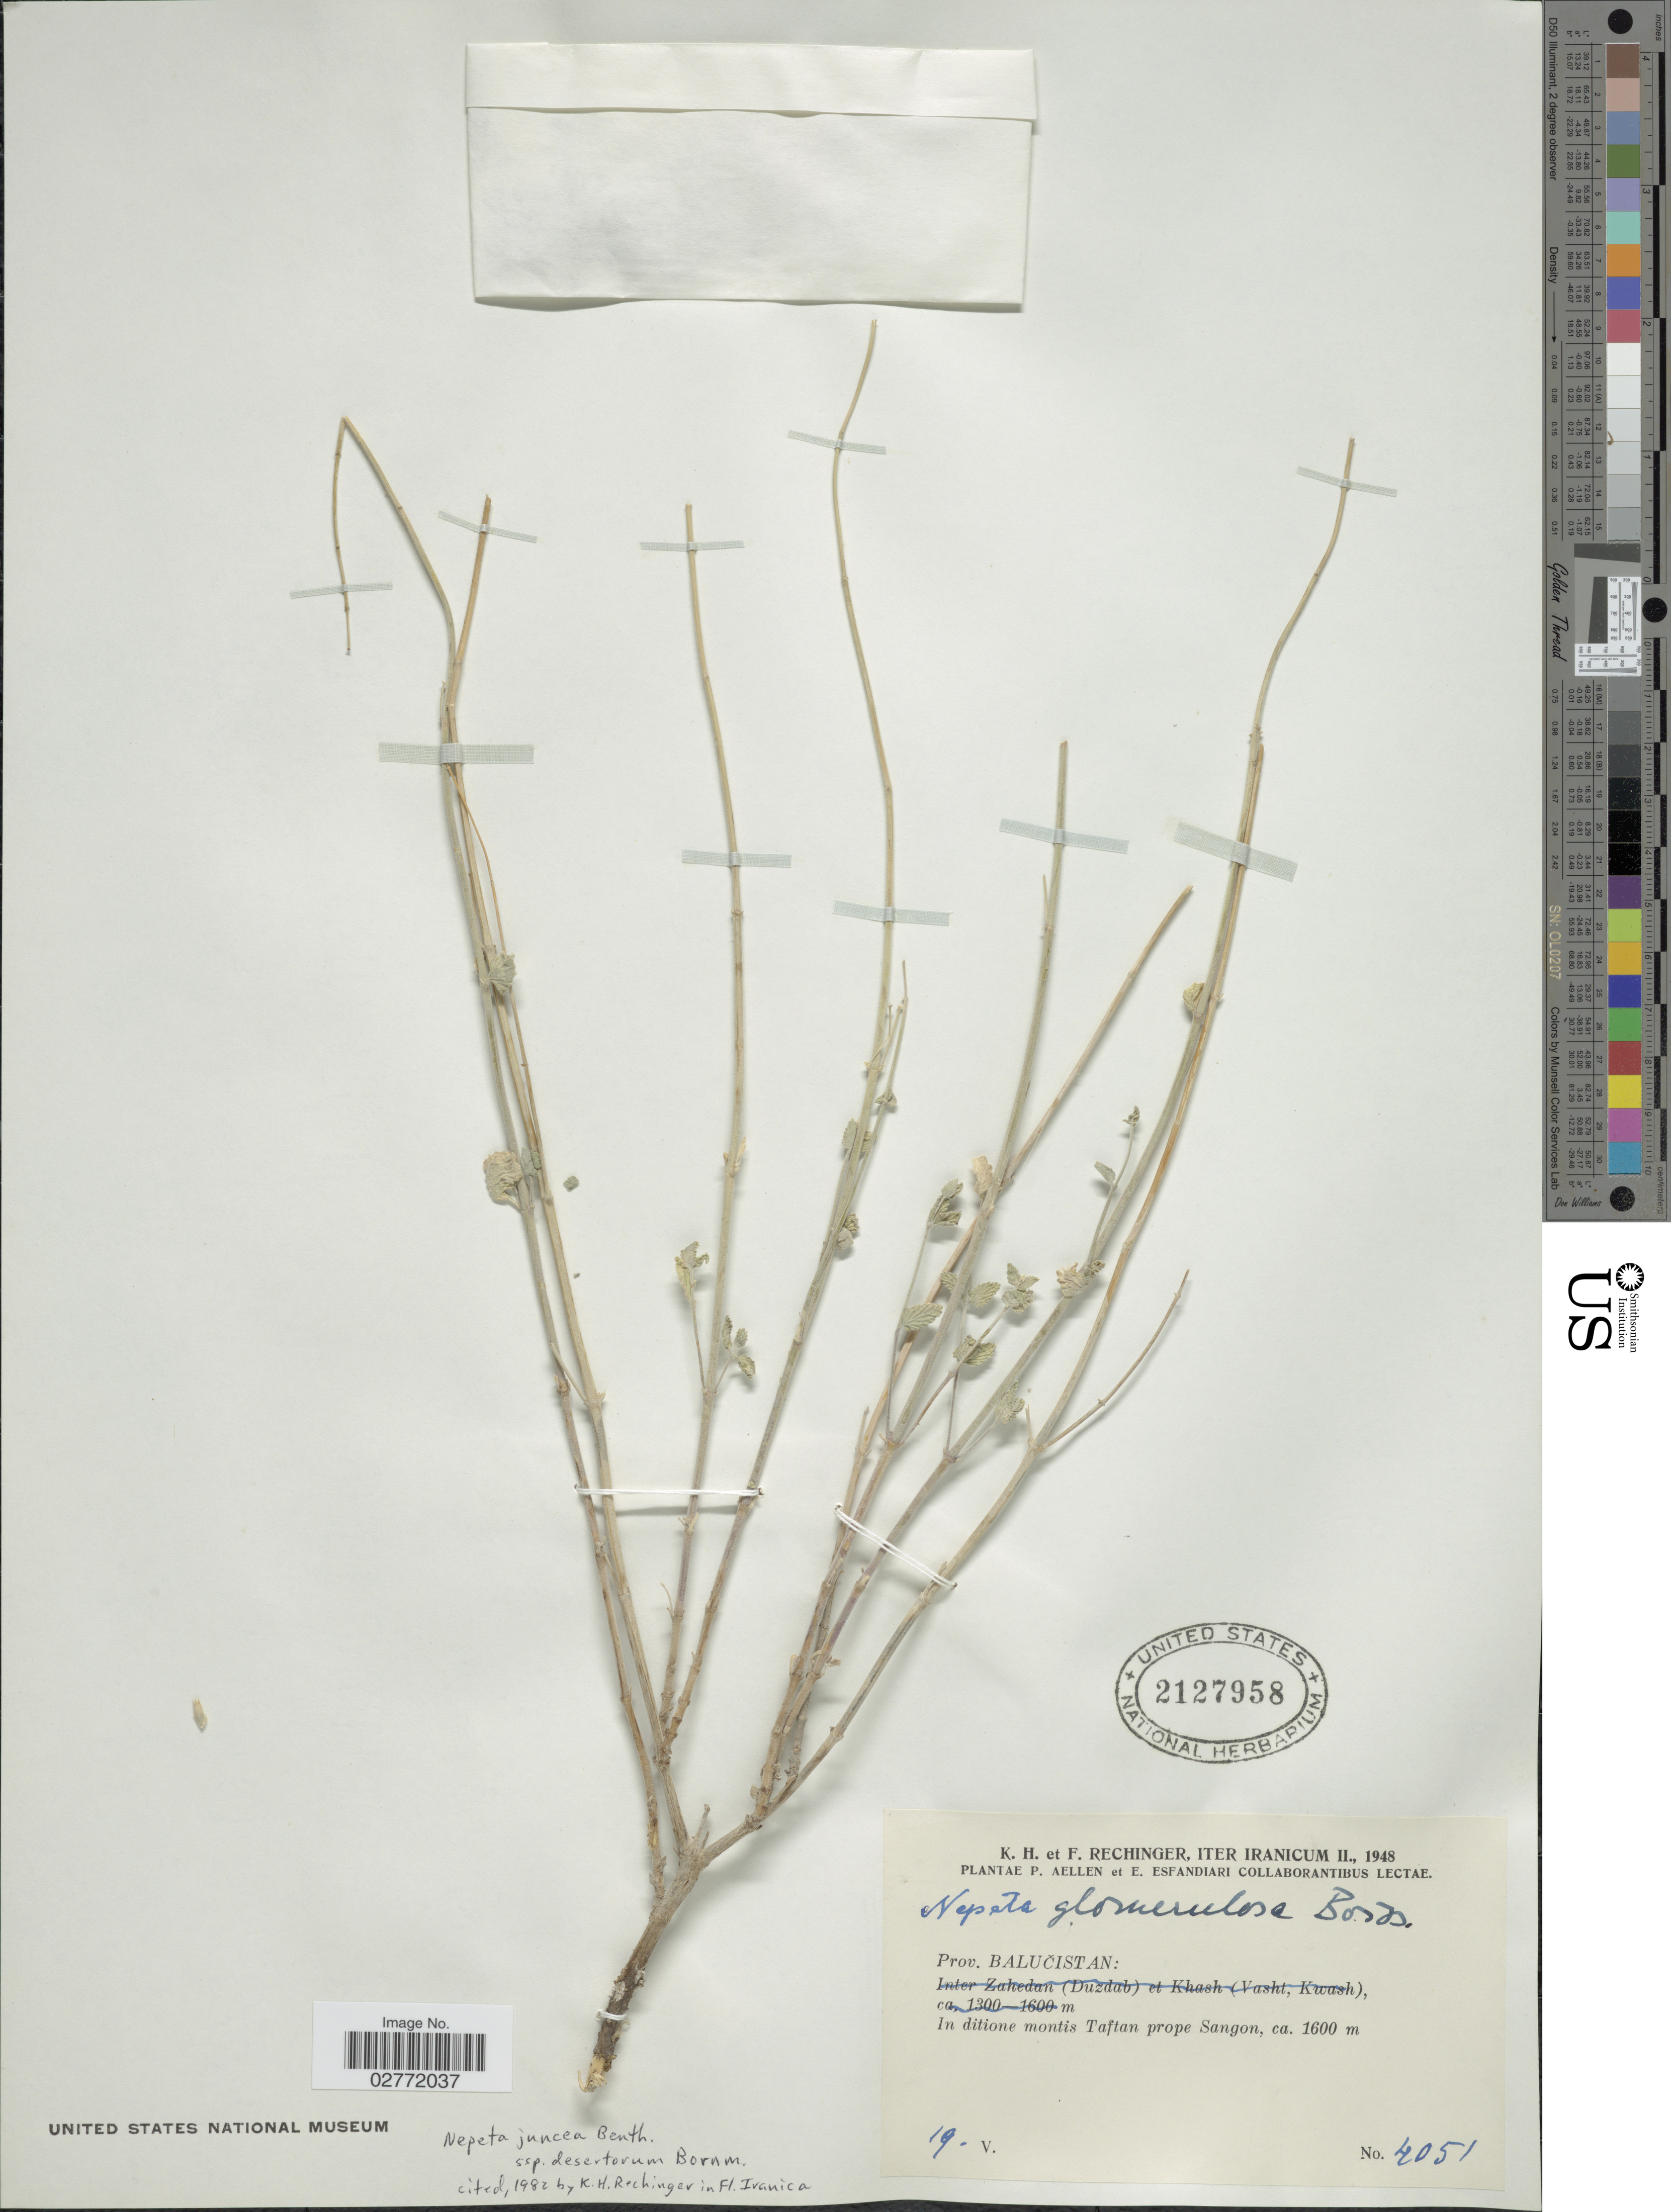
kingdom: Plantae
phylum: Tracheophyta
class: Magnoliopsida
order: Lamiales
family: Lamiaceae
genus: Nepeta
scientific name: Nepeta juncea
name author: Benth.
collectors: K. H. Rechinger, F. Rechinger, P. Aellen & E. Esfandiari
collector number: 4051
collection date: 1948-05-19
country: Iran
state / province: Sistan and Baluchistan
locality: Prov. Balucistan, in ditione montis Taftan prope Sangon.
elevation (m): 1600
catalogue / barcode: US 2127958